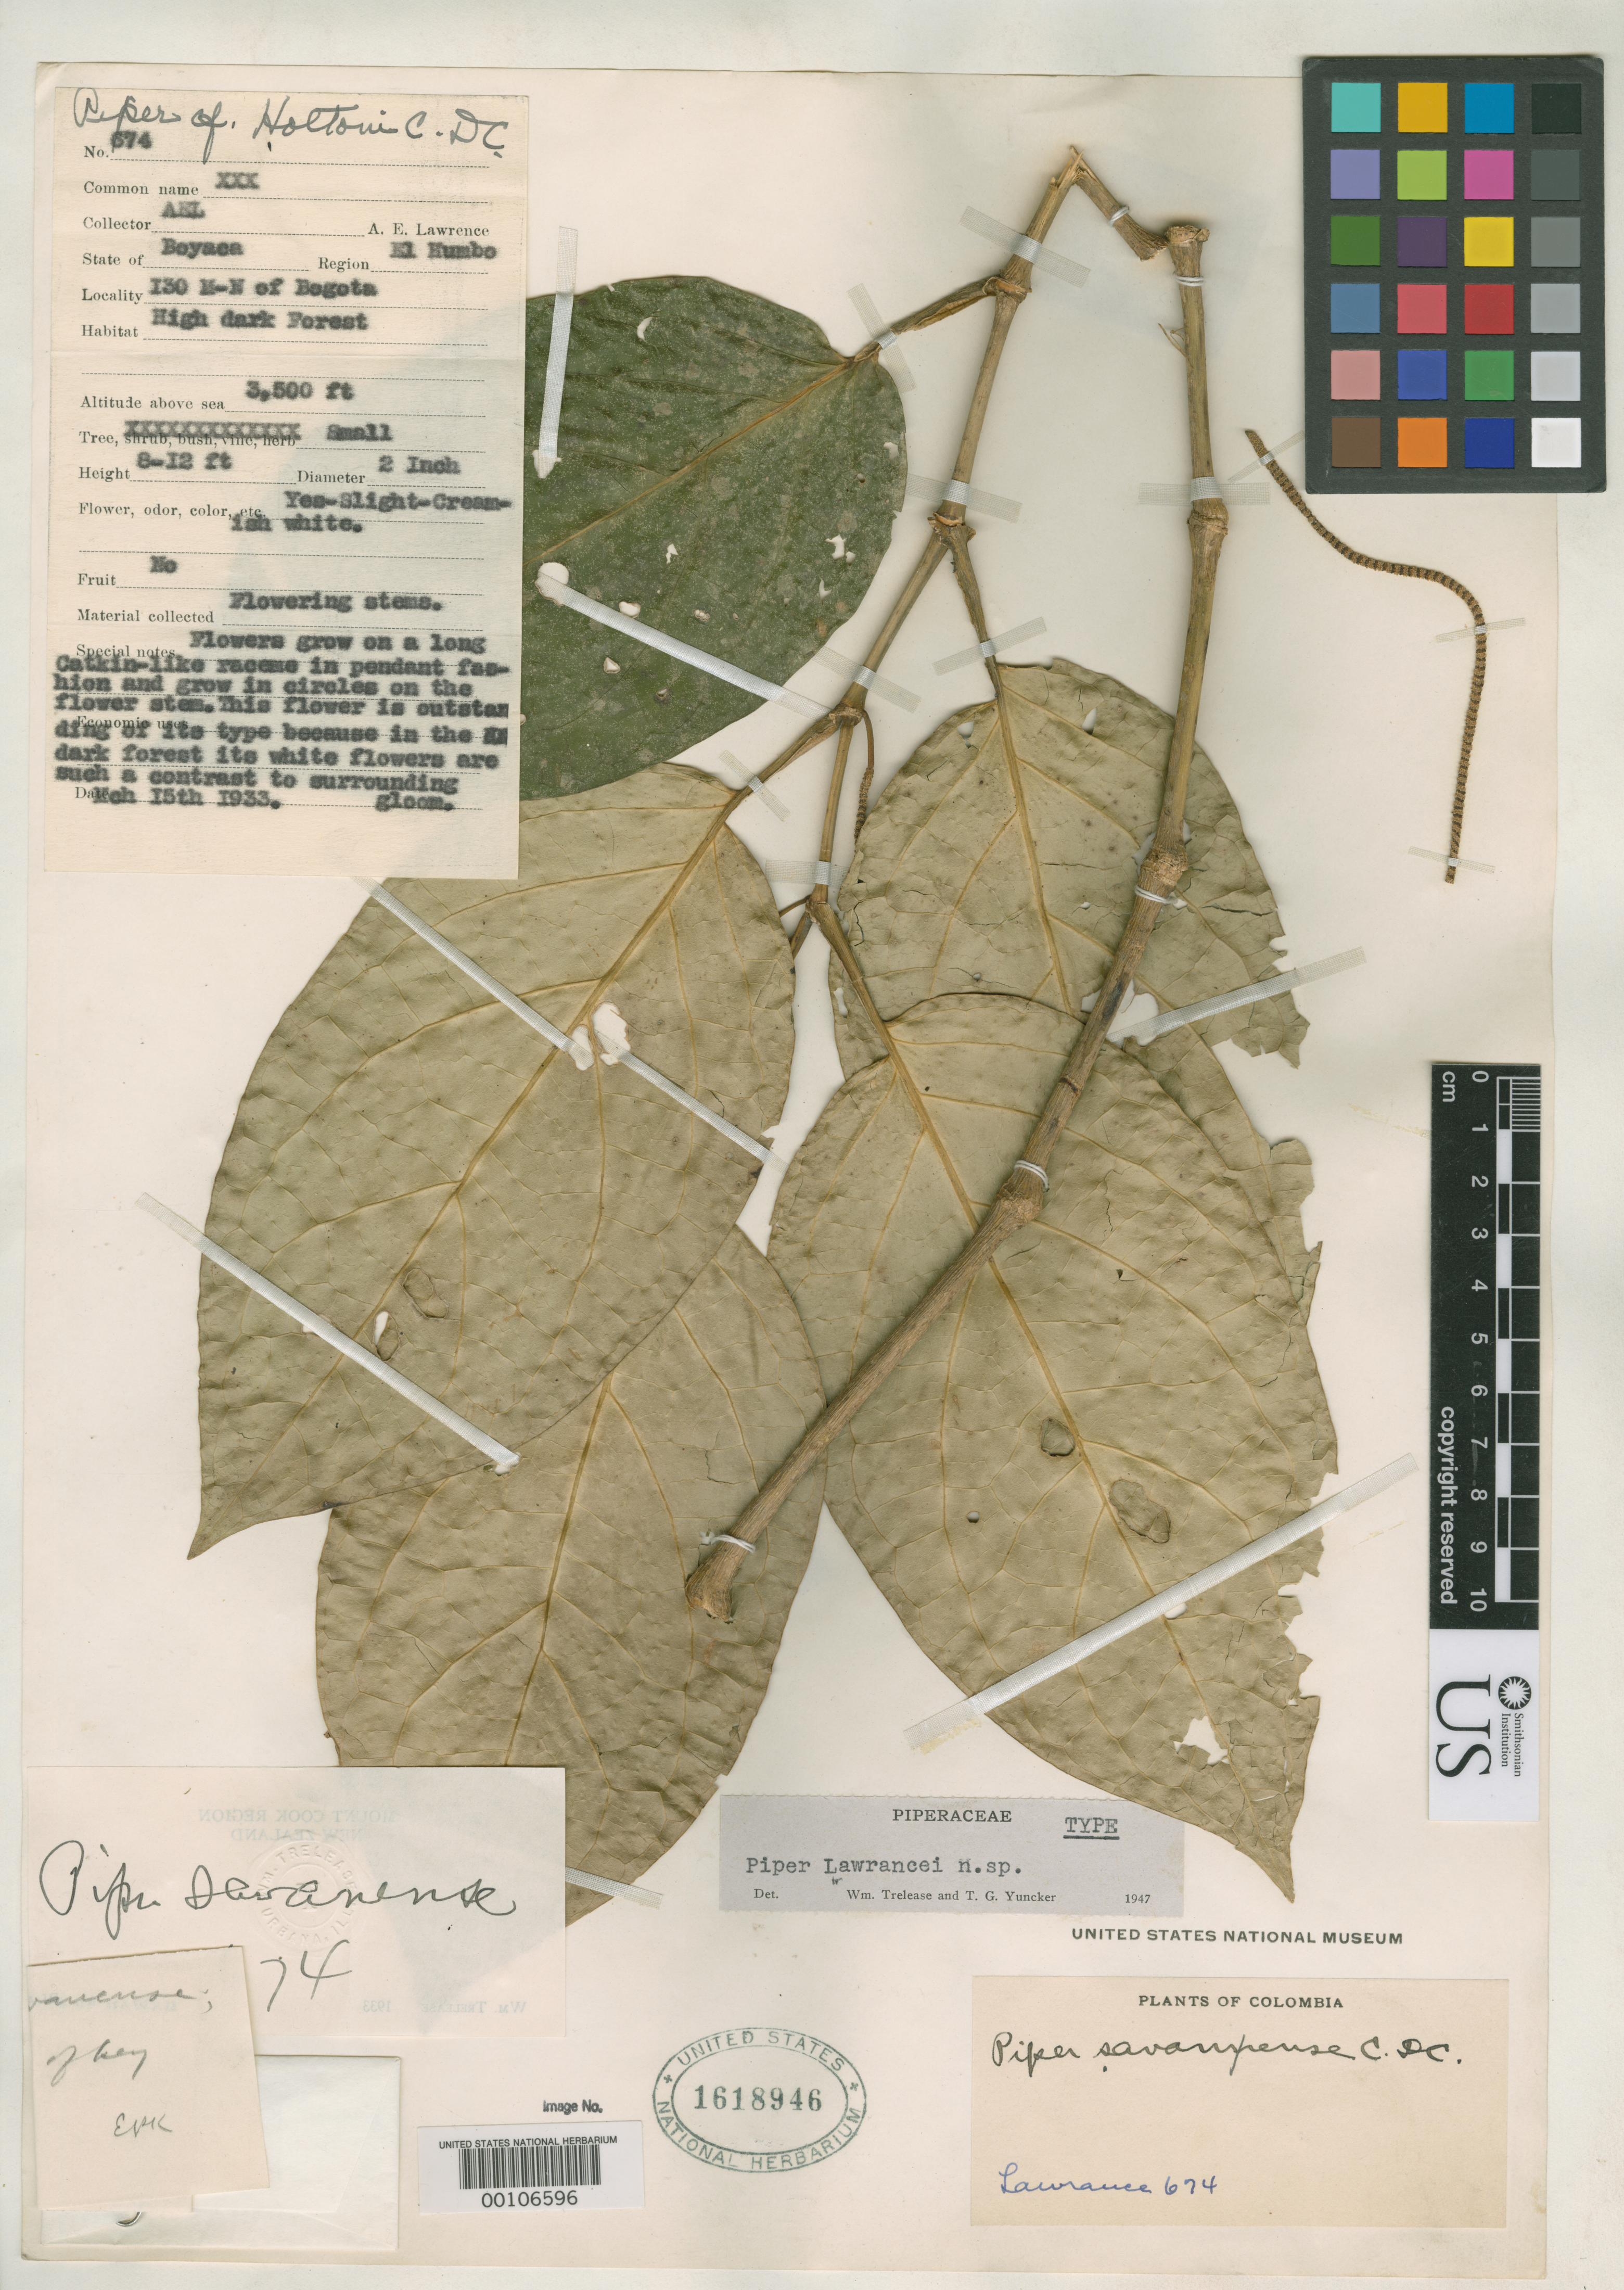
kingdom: Plantae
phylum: Tracheophyta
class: Magnoliopsida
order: Piperales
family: Piperaceae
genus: Piper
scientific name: Piper lawrancei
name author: Trel. & Yunck.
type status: Holotype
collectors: A. Lawrance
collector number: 674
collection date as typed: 15 May 1933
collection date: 1933-05-15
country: Colombia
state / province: Boyacá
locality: El HUmbo, 130 miles N of Bogota.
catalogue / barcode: US 1618946